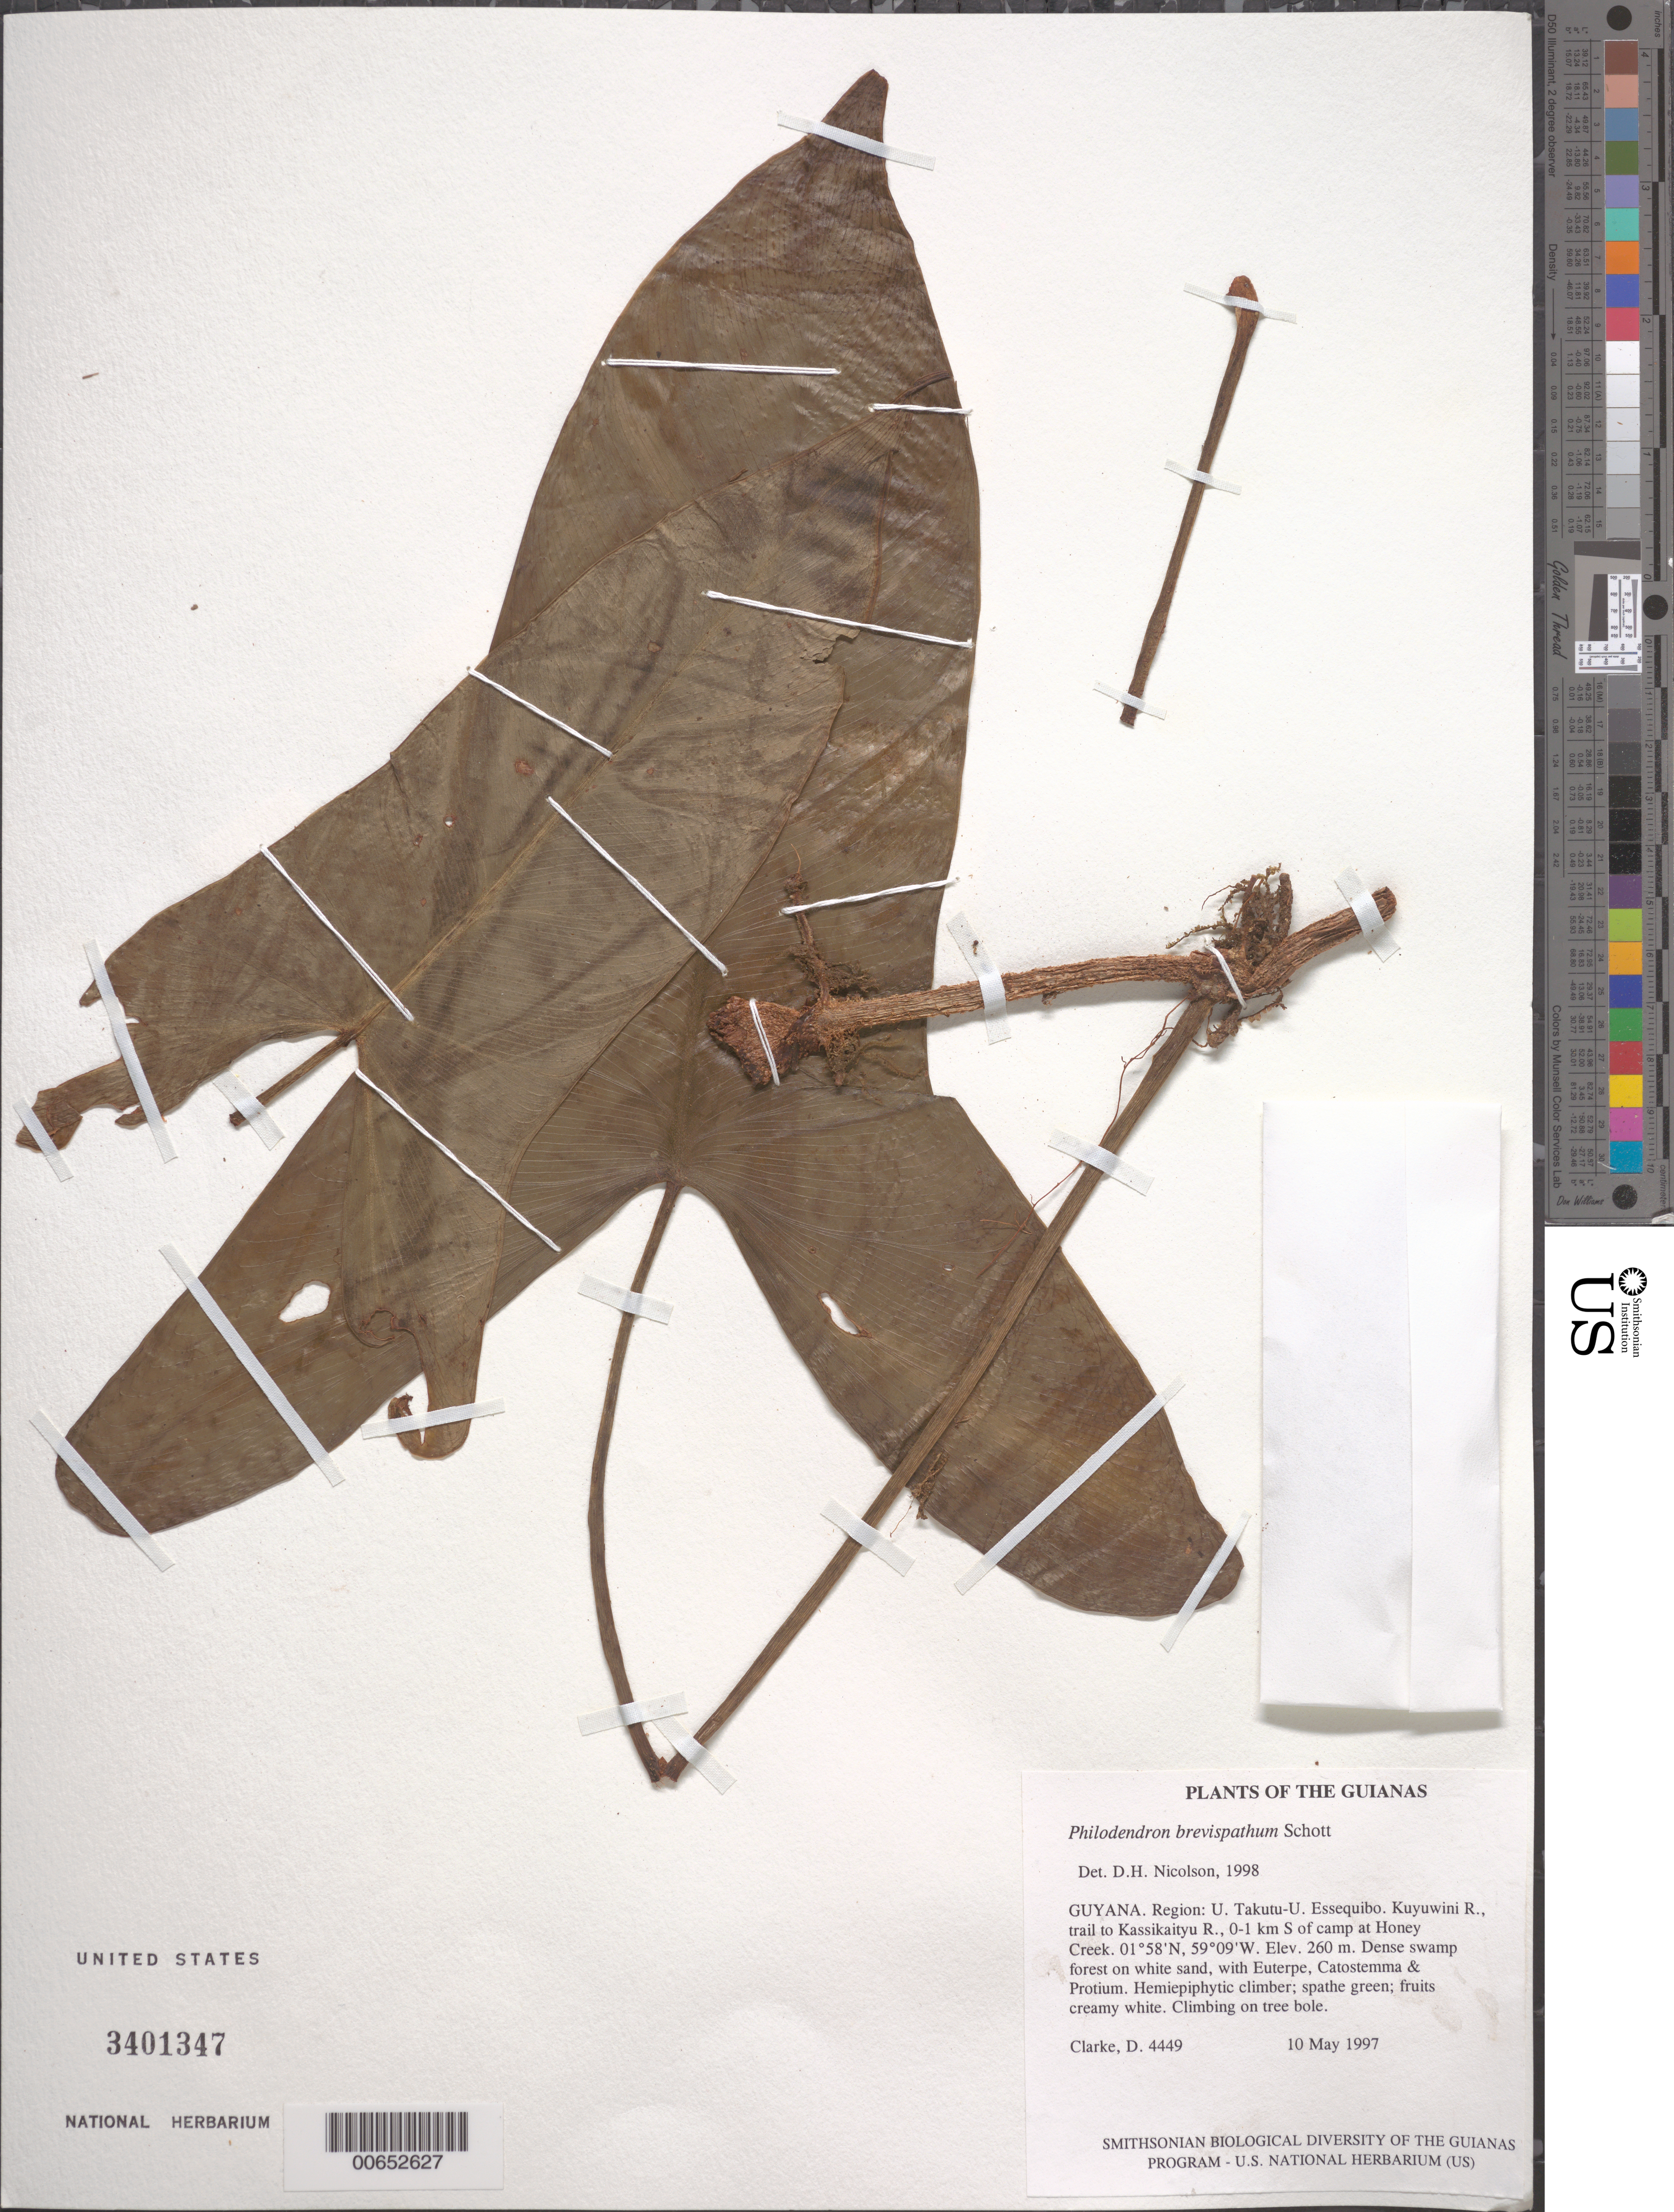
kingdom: Plantae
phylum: Tracheophyta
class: Liliopsida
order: Alismatales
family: Araceae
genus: Philodendron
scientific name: Philodendron brevispathum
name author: Schott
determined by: Nicolson, Dan H.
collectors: H. D. Clarke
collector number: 4449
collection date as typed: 10 May 1997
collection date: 1997-05-10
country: Guyana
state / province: U. Takutu-U. Essequibo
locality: Kuyuwini R., trail to Kassikaityu R., 0-1 km S of camp at Honey Creek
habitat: Dense swamp forest on white sand, with Euterpe, Catostemma & Protium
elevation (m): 260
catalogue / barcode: US 3401347